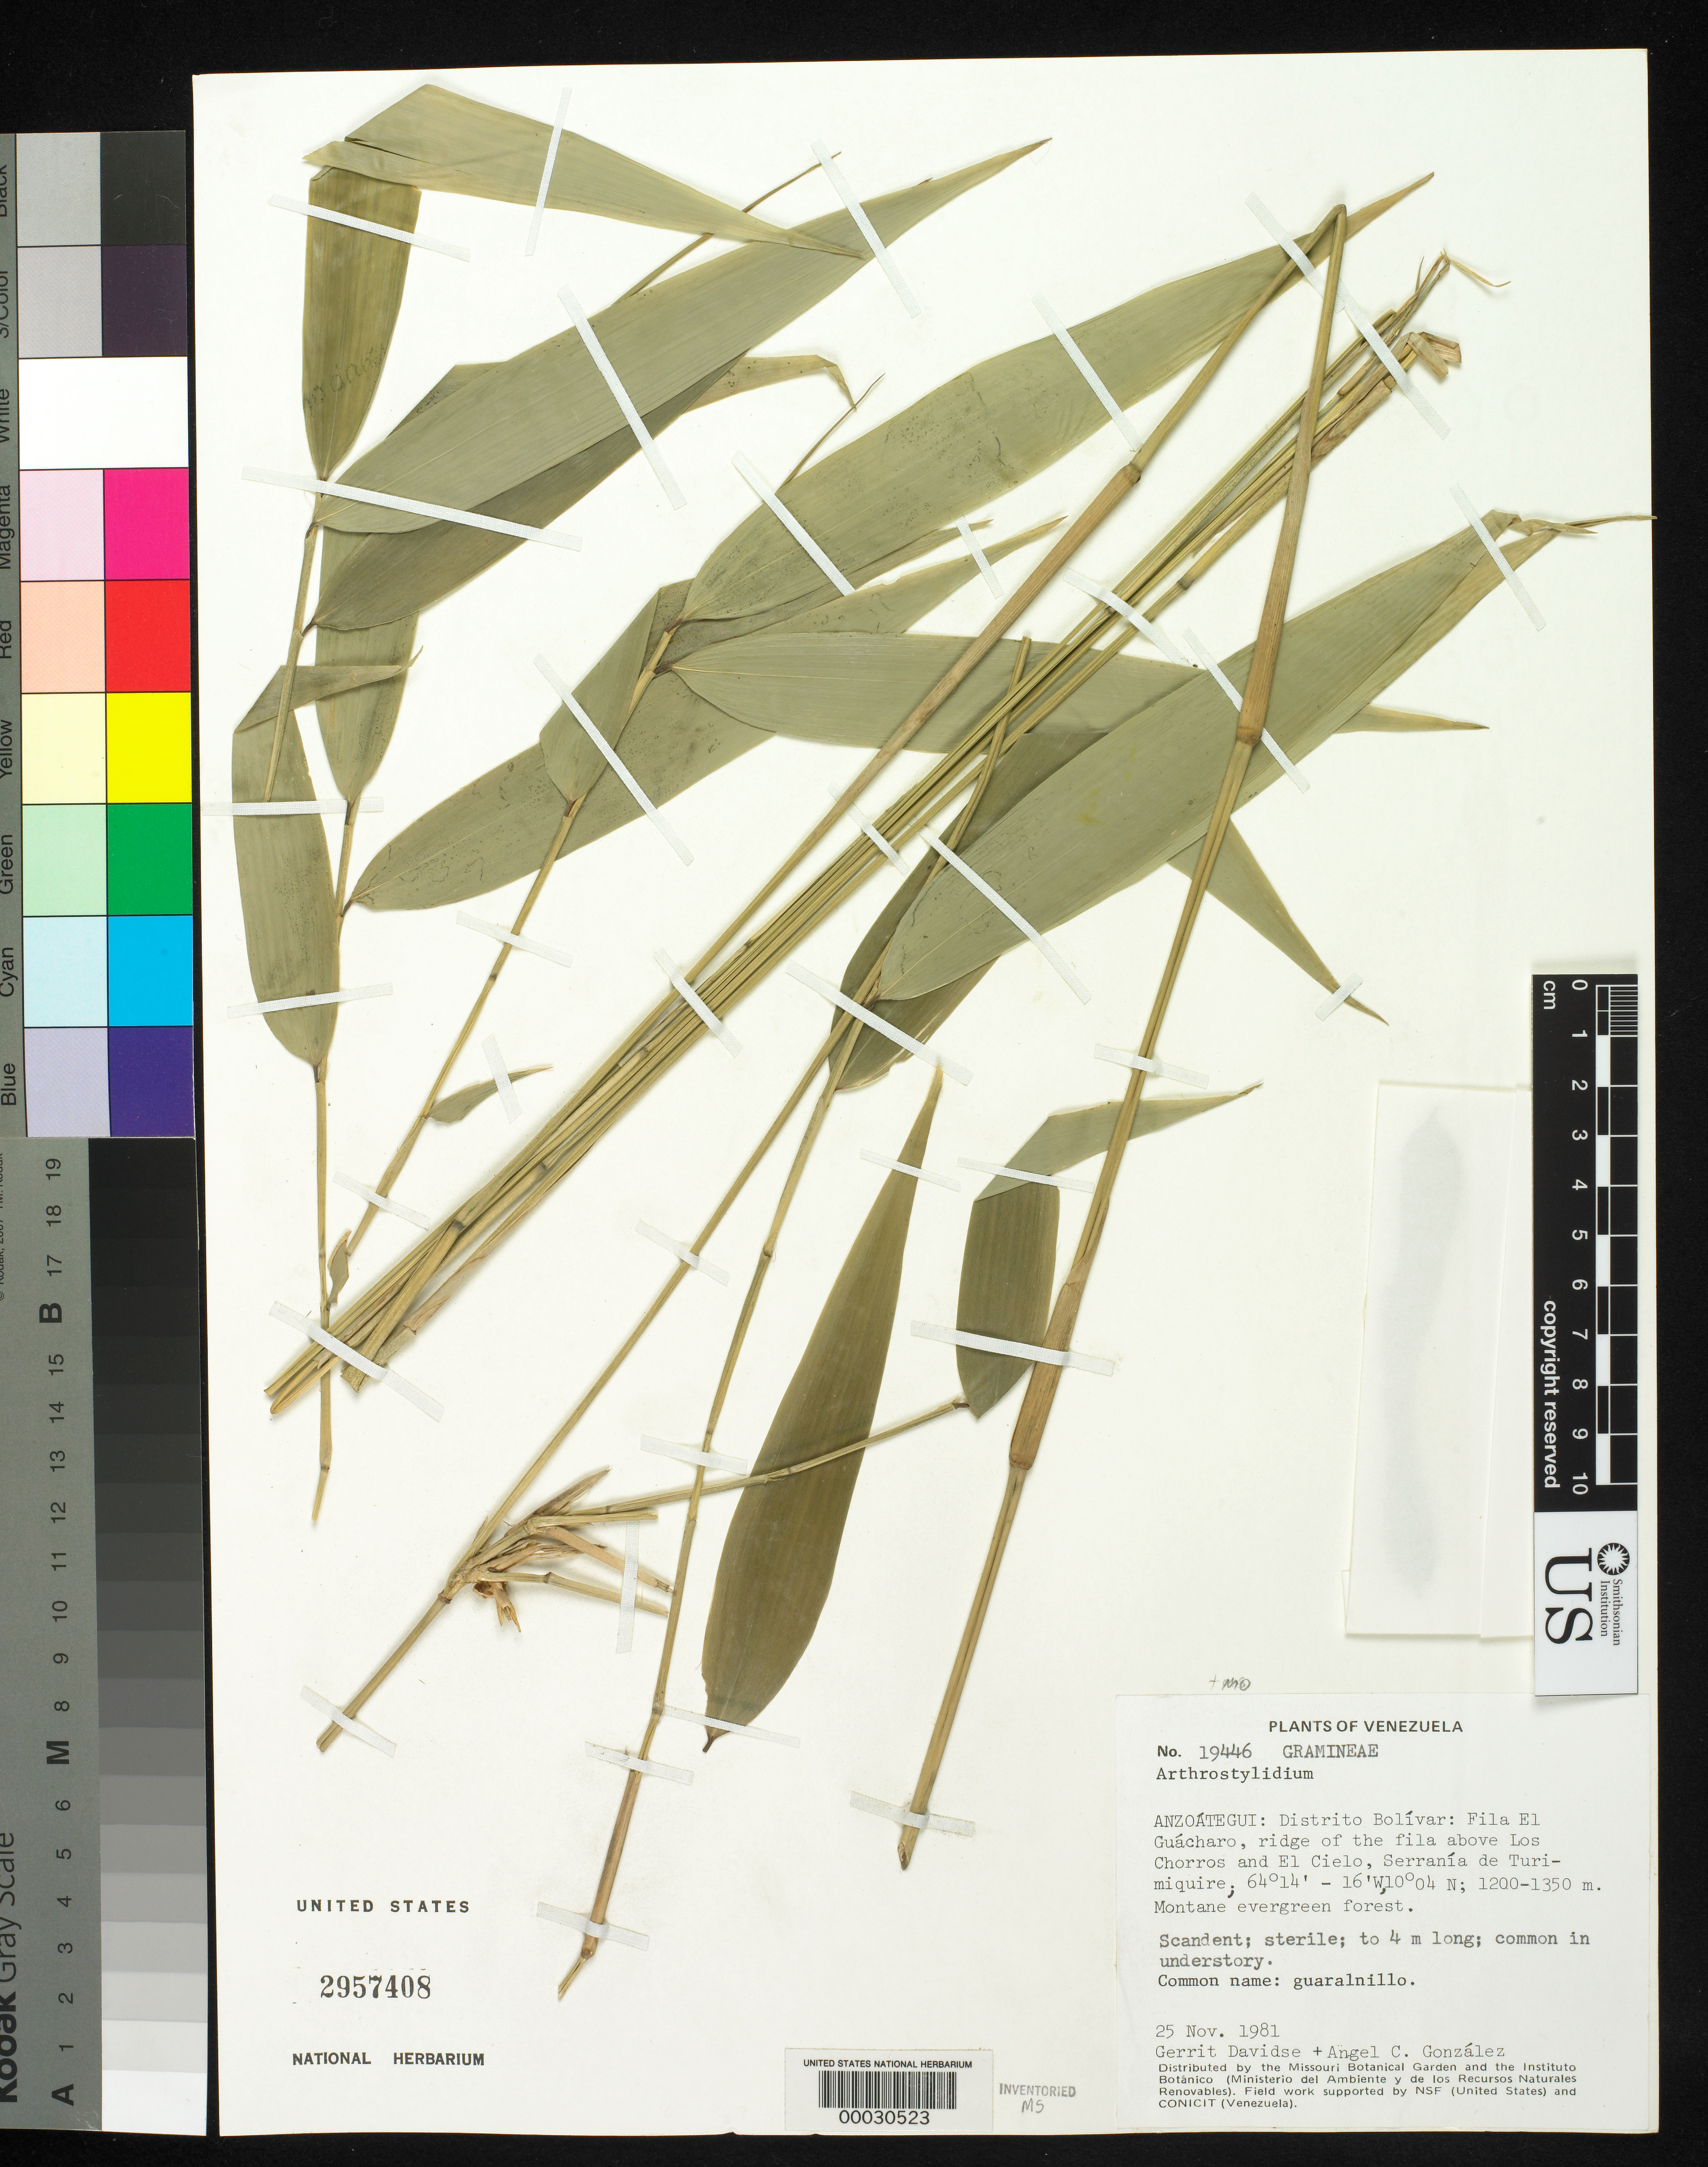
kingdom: Plantae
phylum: Tracheophyta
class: Liliopsida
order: Poales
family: Poaceae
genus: Arthrostylidium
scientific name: Arthrostylidium sp.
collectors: G. Davidse & A. C. González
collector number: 19446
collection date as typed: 25 Nov 1981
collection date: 1981-11-25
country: Venezuela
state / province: Anzoategui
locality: El guacharo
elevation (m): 1200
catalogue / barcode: US 2957408